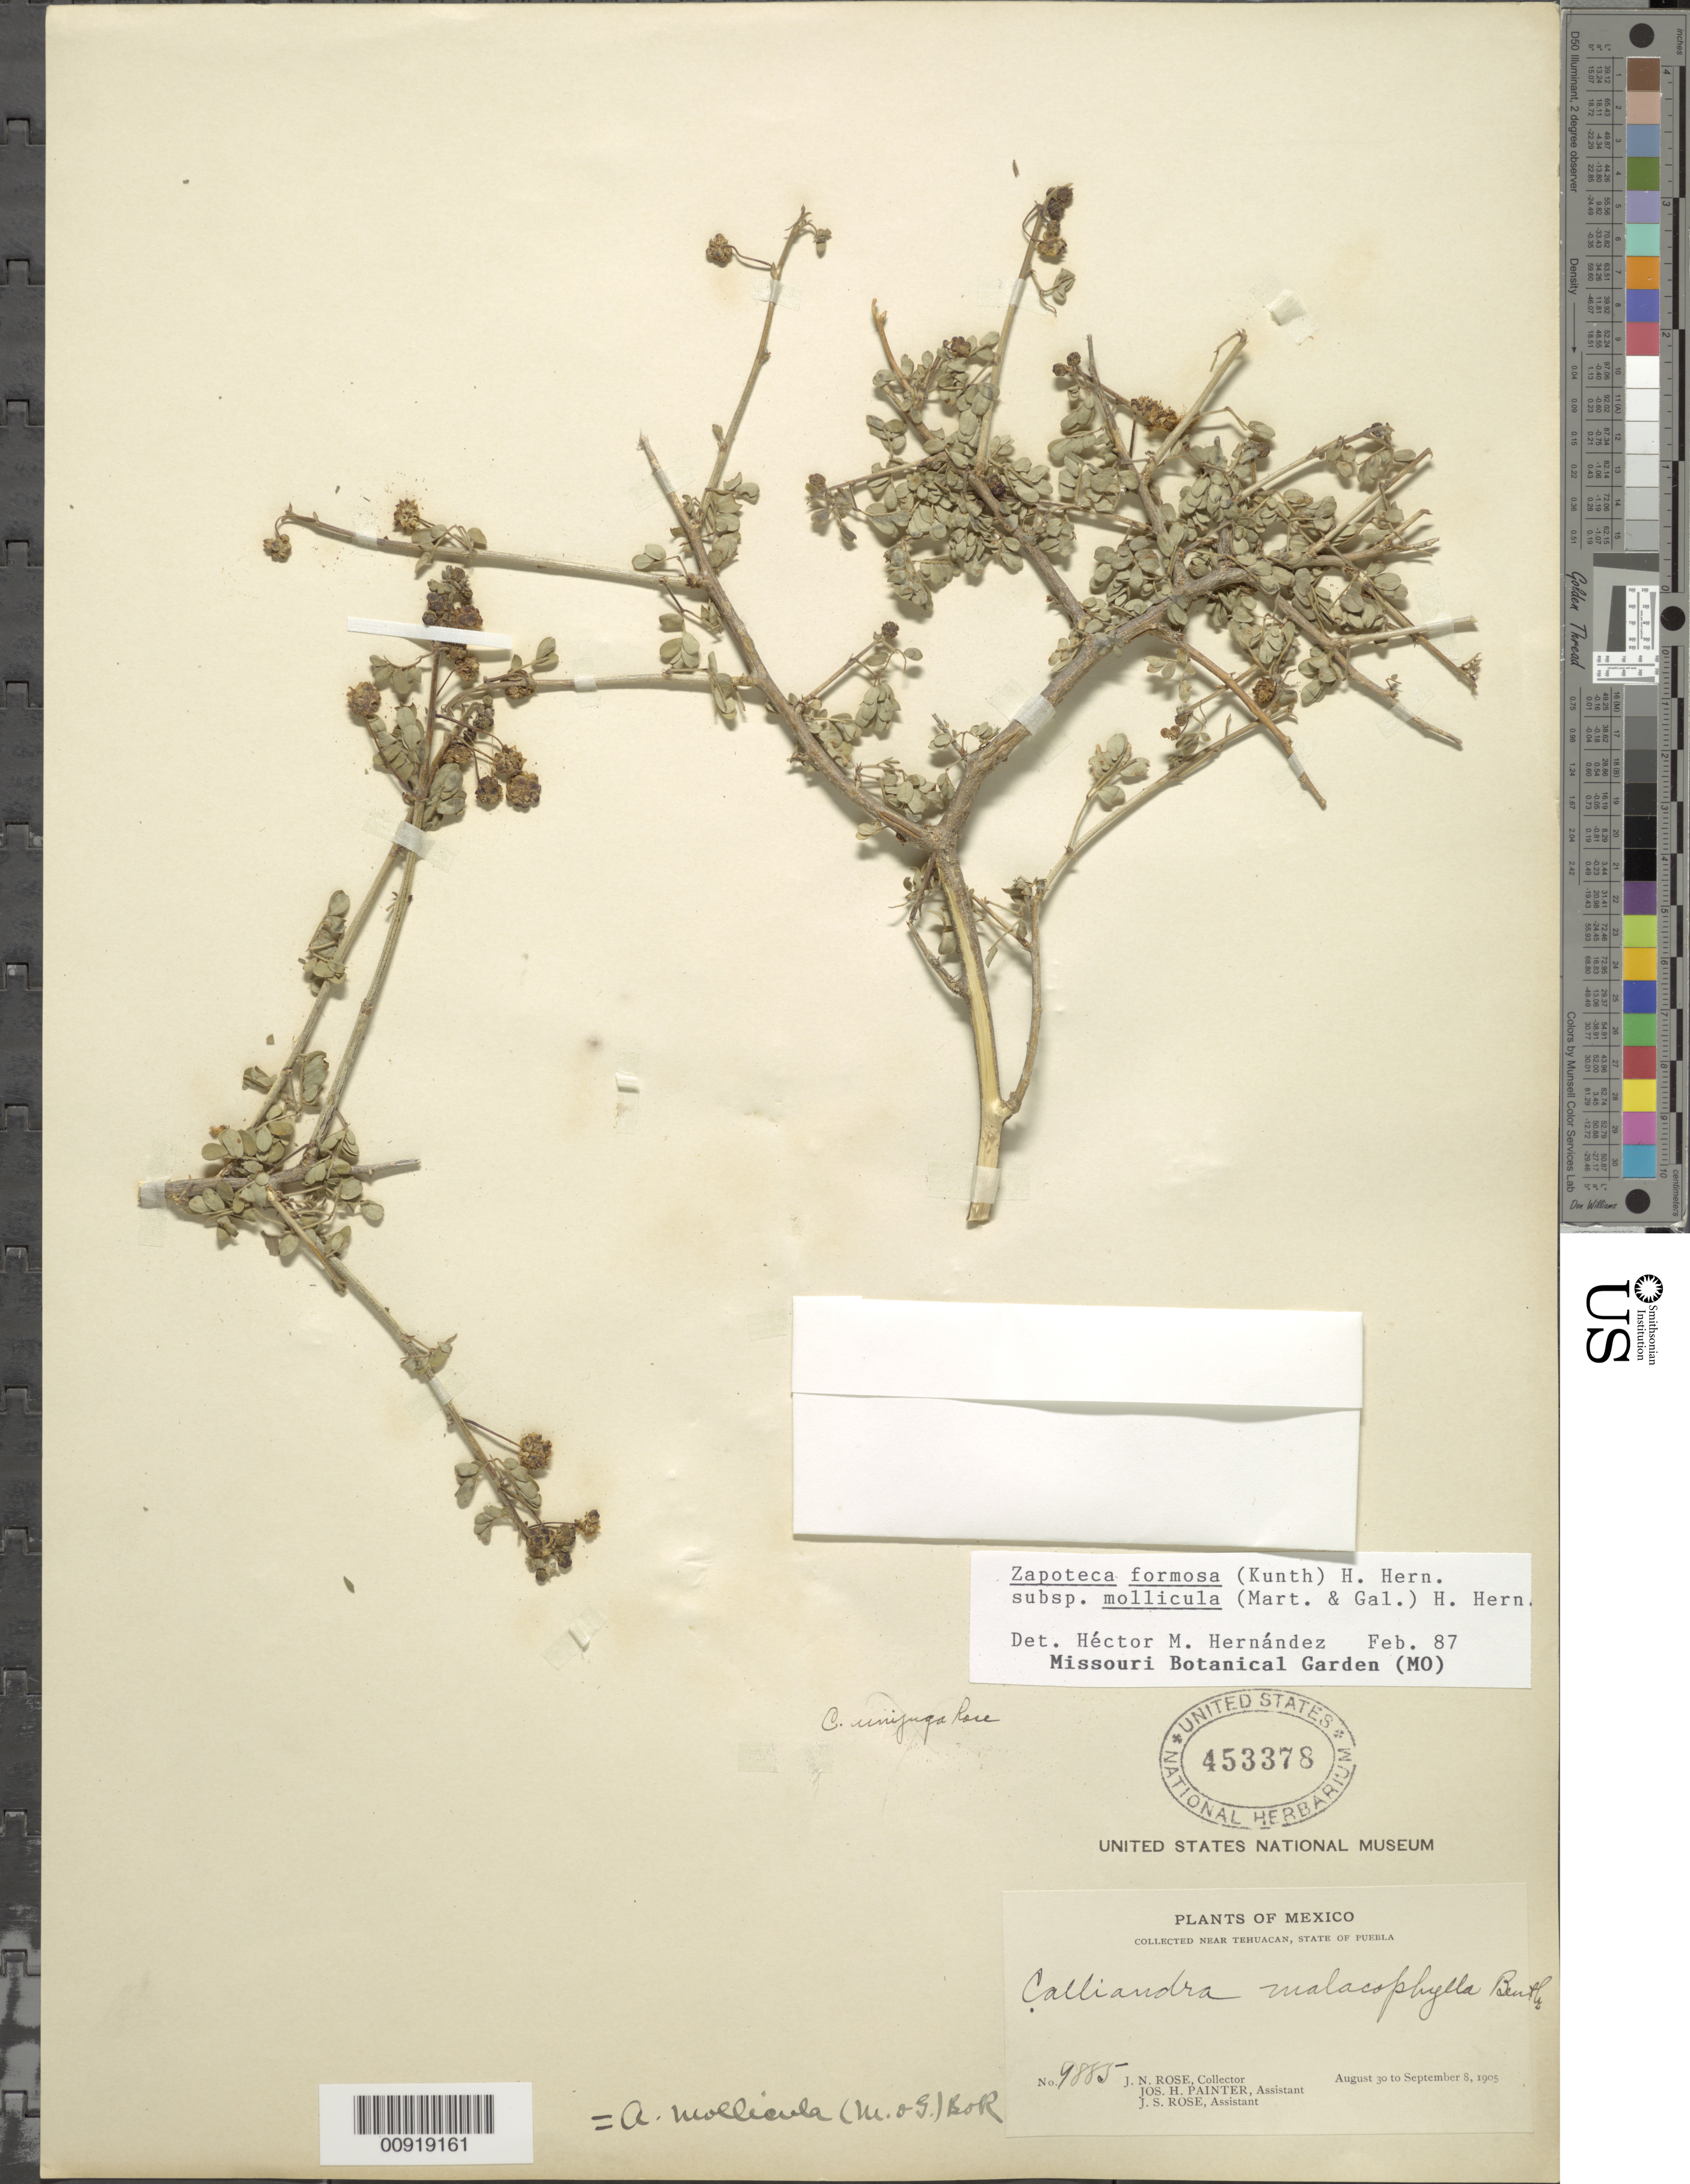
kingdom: Plantae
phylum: Tracheophyta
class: Magnoliopsida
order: Fabales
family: Fabaceae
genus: Zapoteca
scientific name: Zapoteca formosa subsp. molliculla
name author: (M. Martens & Galeotti) H.M. Hern.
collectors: J. N. Rose, J. H. Painter & J. S. Rose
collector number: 9885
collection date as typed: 30 Aug 1905 to 08 Sep 1905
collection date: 1905-08-30/1905-09-08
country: Mexico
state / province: Puebla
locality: Near Tehuacan, State of Puebla.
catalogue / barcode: US 453378